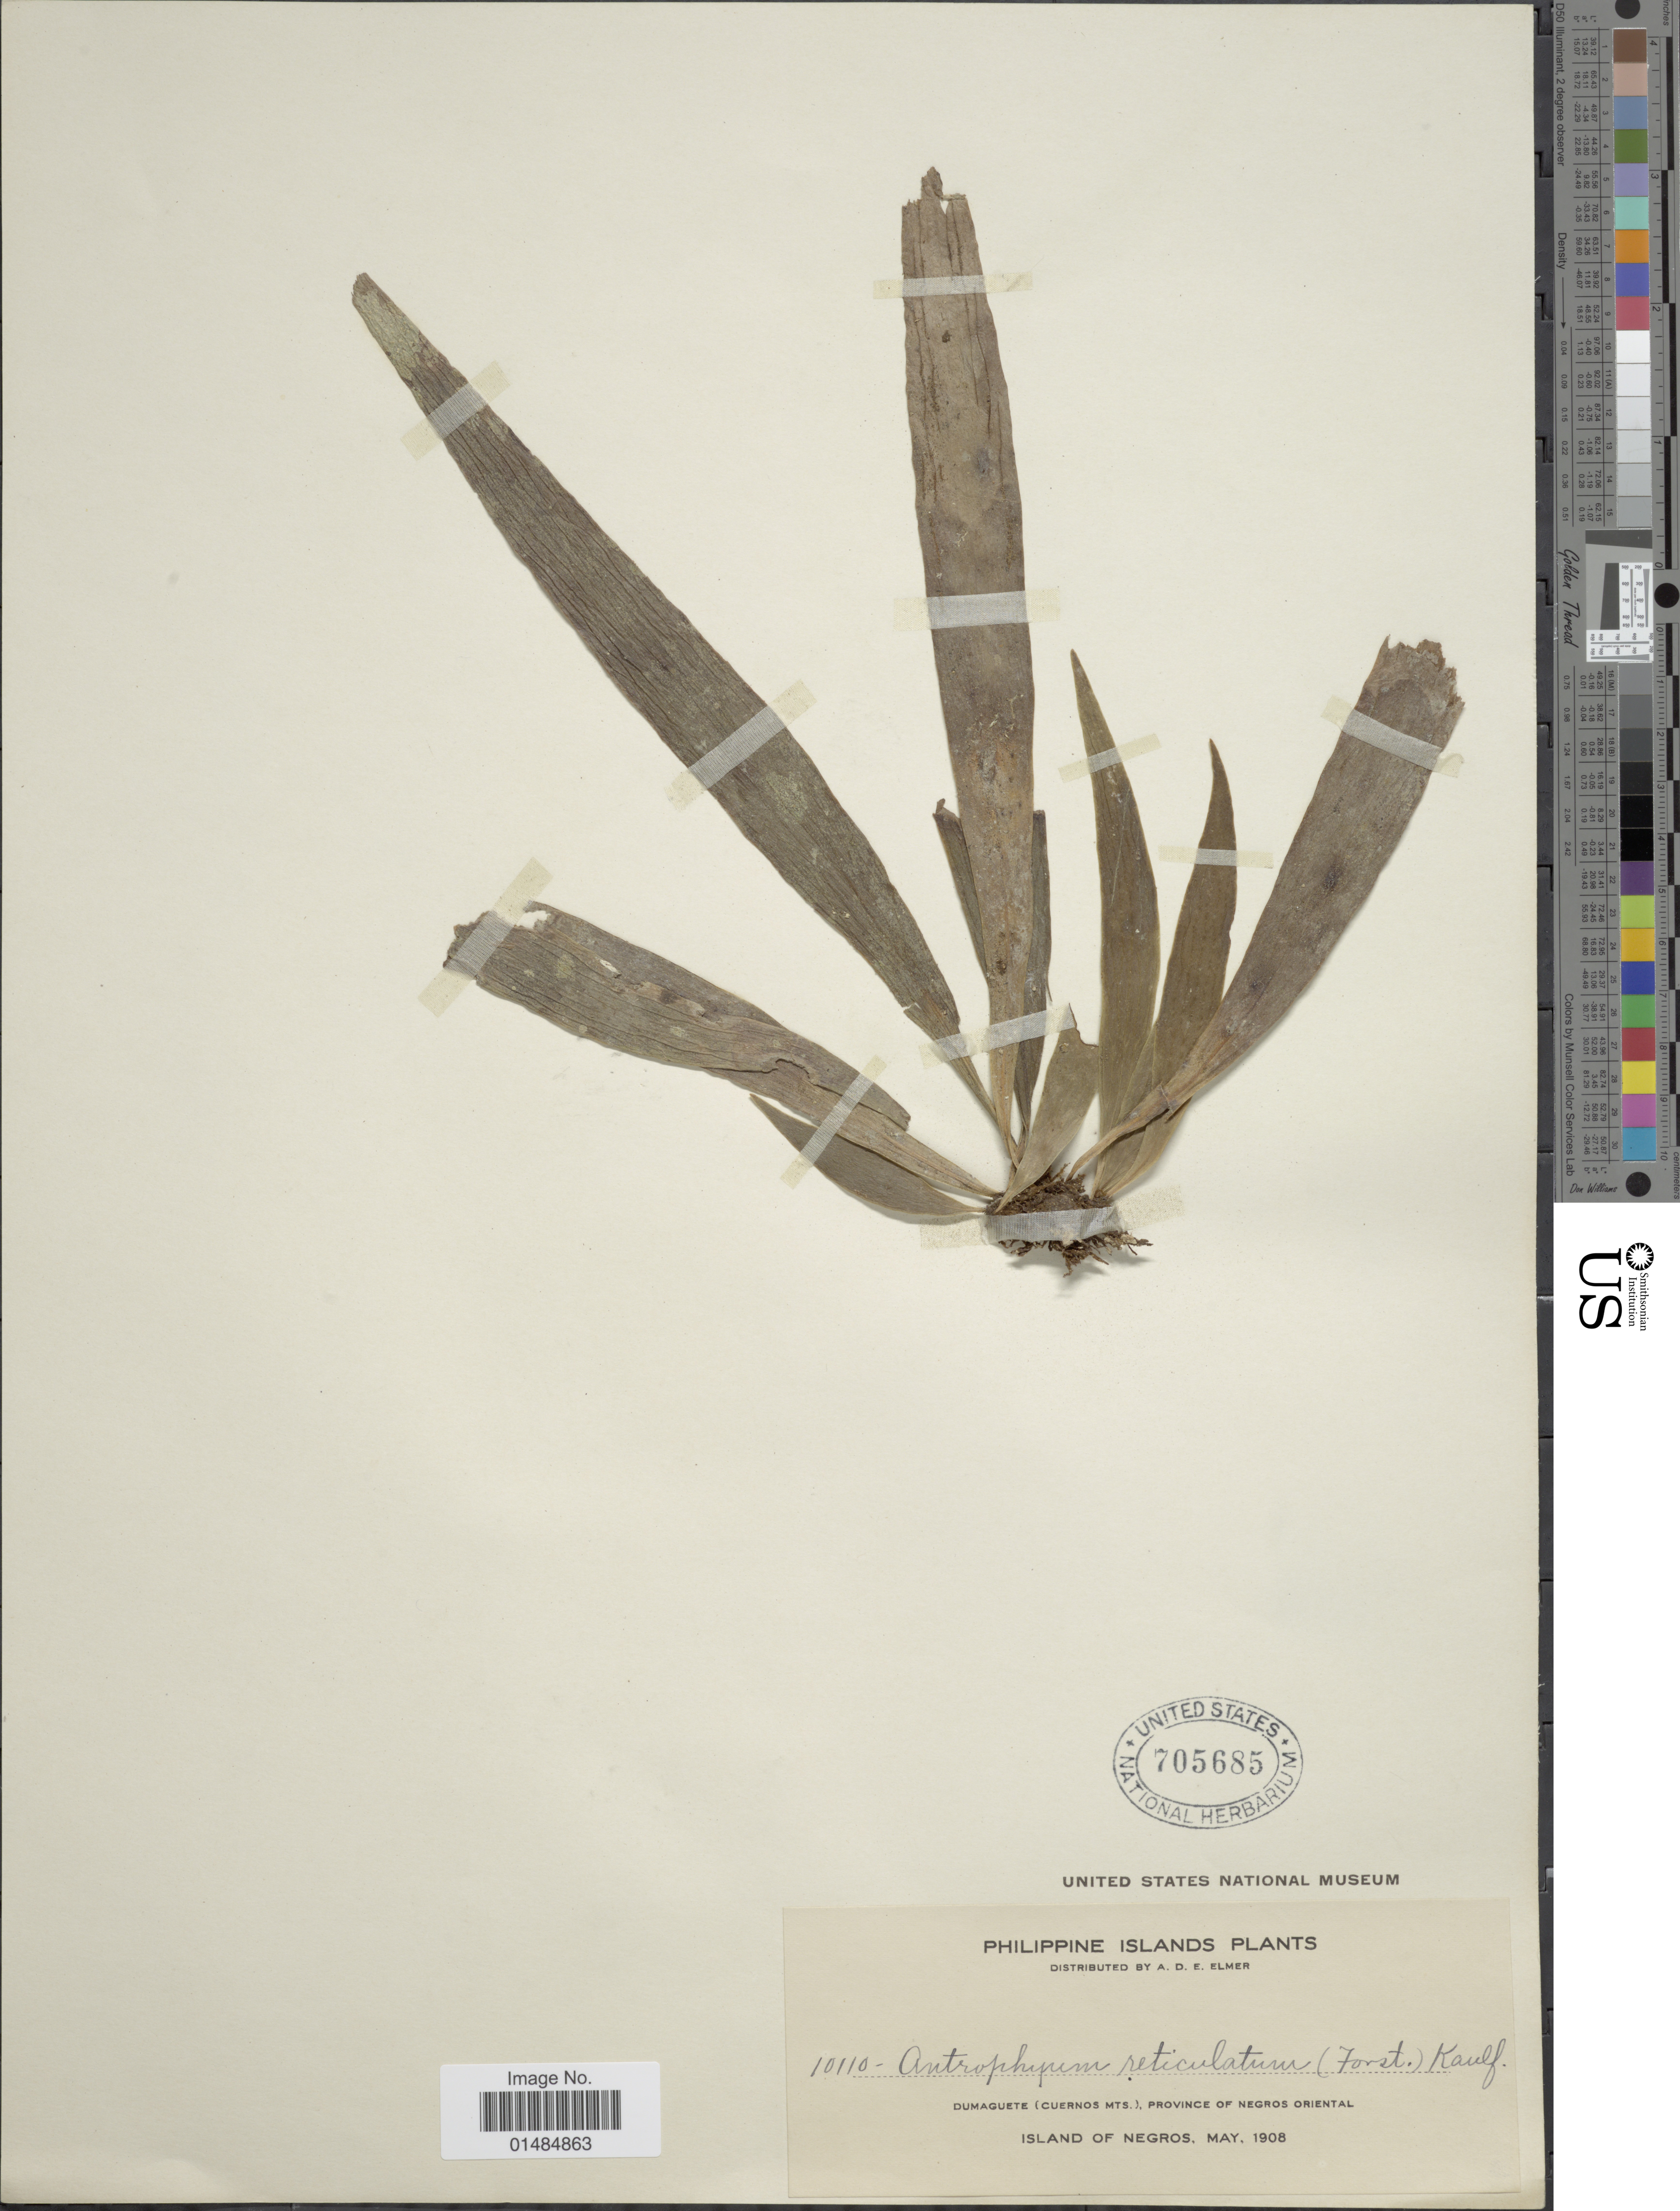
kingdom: Plantae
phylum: Tracheophyta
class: Polypodiopsida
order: Polypodiales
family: Pteridaceae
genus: Antrophyum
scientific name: Antrophyum reticulatum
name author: (G. Forst.) Kaulf.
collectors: A. D. E. Elmer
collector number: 10110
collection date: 1908-05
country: Philippines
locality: Dumaguete (Cuernos MTS.) Province of Negros Oriental, Island of Negros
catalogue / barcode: US 705685